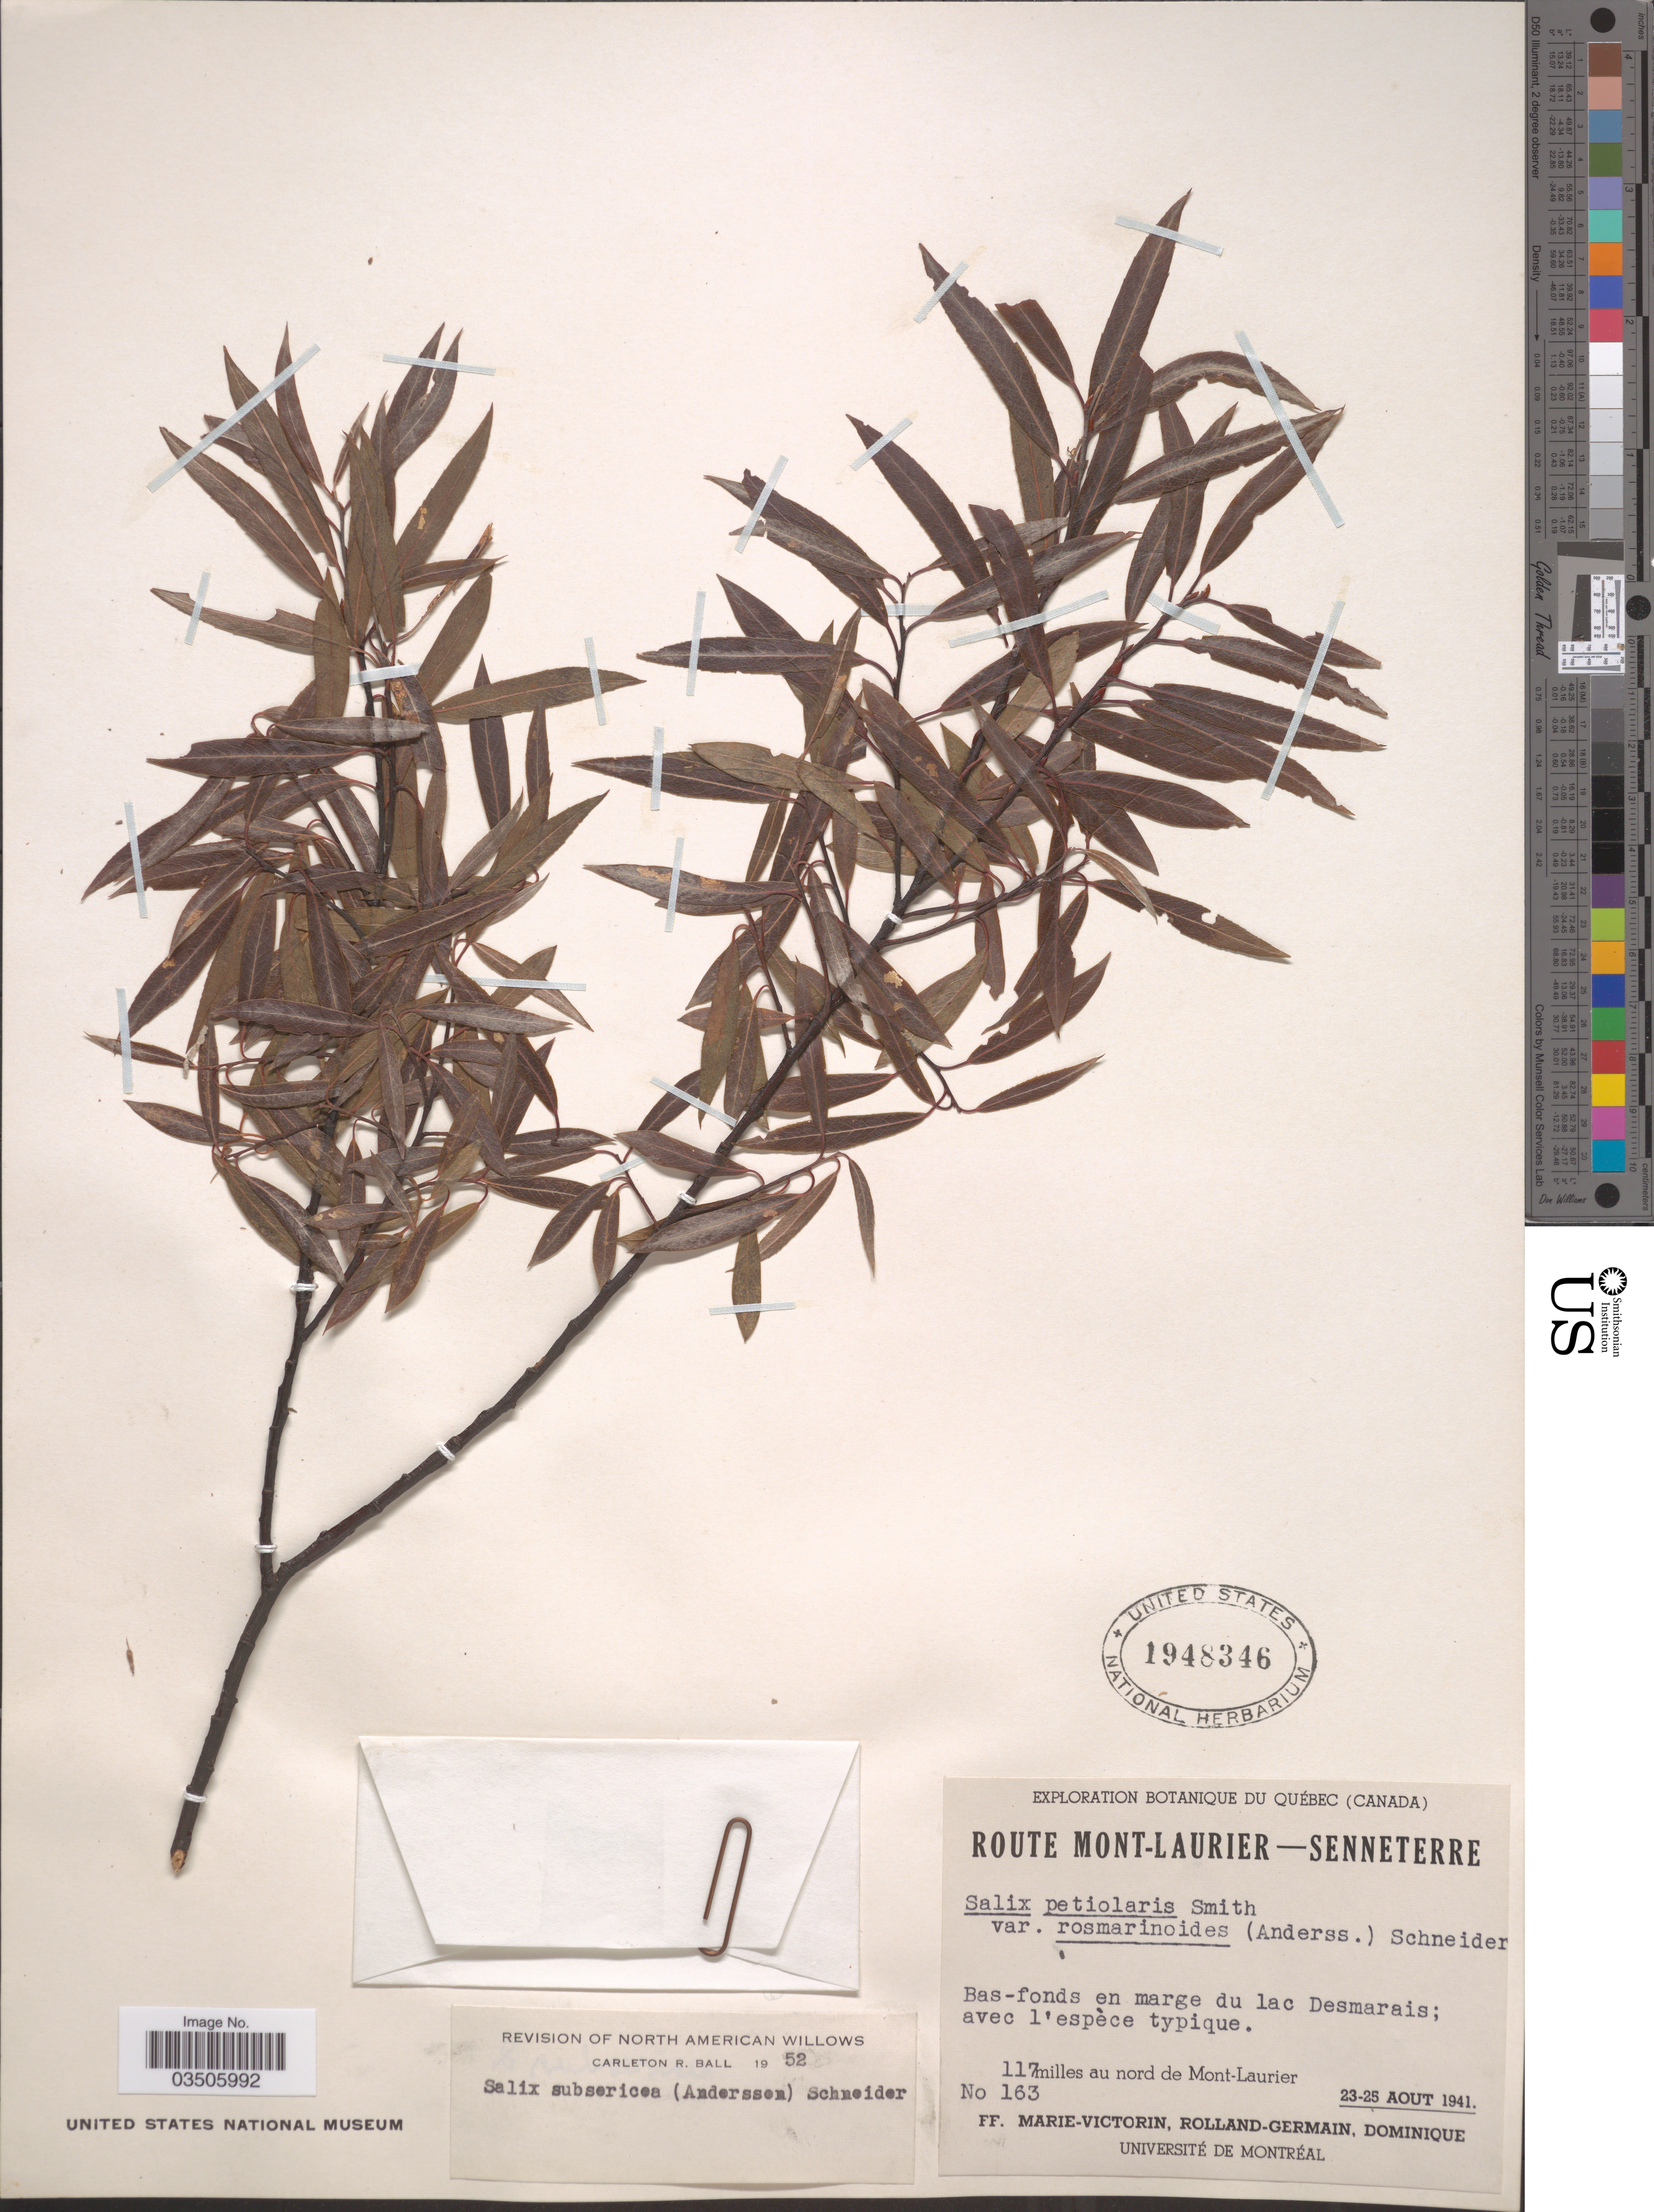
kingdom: Plantae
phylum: Tracheophyta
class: Magnoliopsida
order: Malpighiales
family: Salicaceae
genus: Salix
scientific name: Salix subsericea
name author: (Andersson) C.K. Schneid.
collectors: F. Marie-Victorin, Rolland-Germain & Dominique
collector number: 163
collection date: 1941-08-23/1941-08-25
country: Canada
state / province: Quebec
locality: Route Mont-Laurier- Senneterre. Bas-fonds en marge du lac Desmarais. 117 miles au nord de Mont-Laurier.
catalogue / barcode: US 1948346